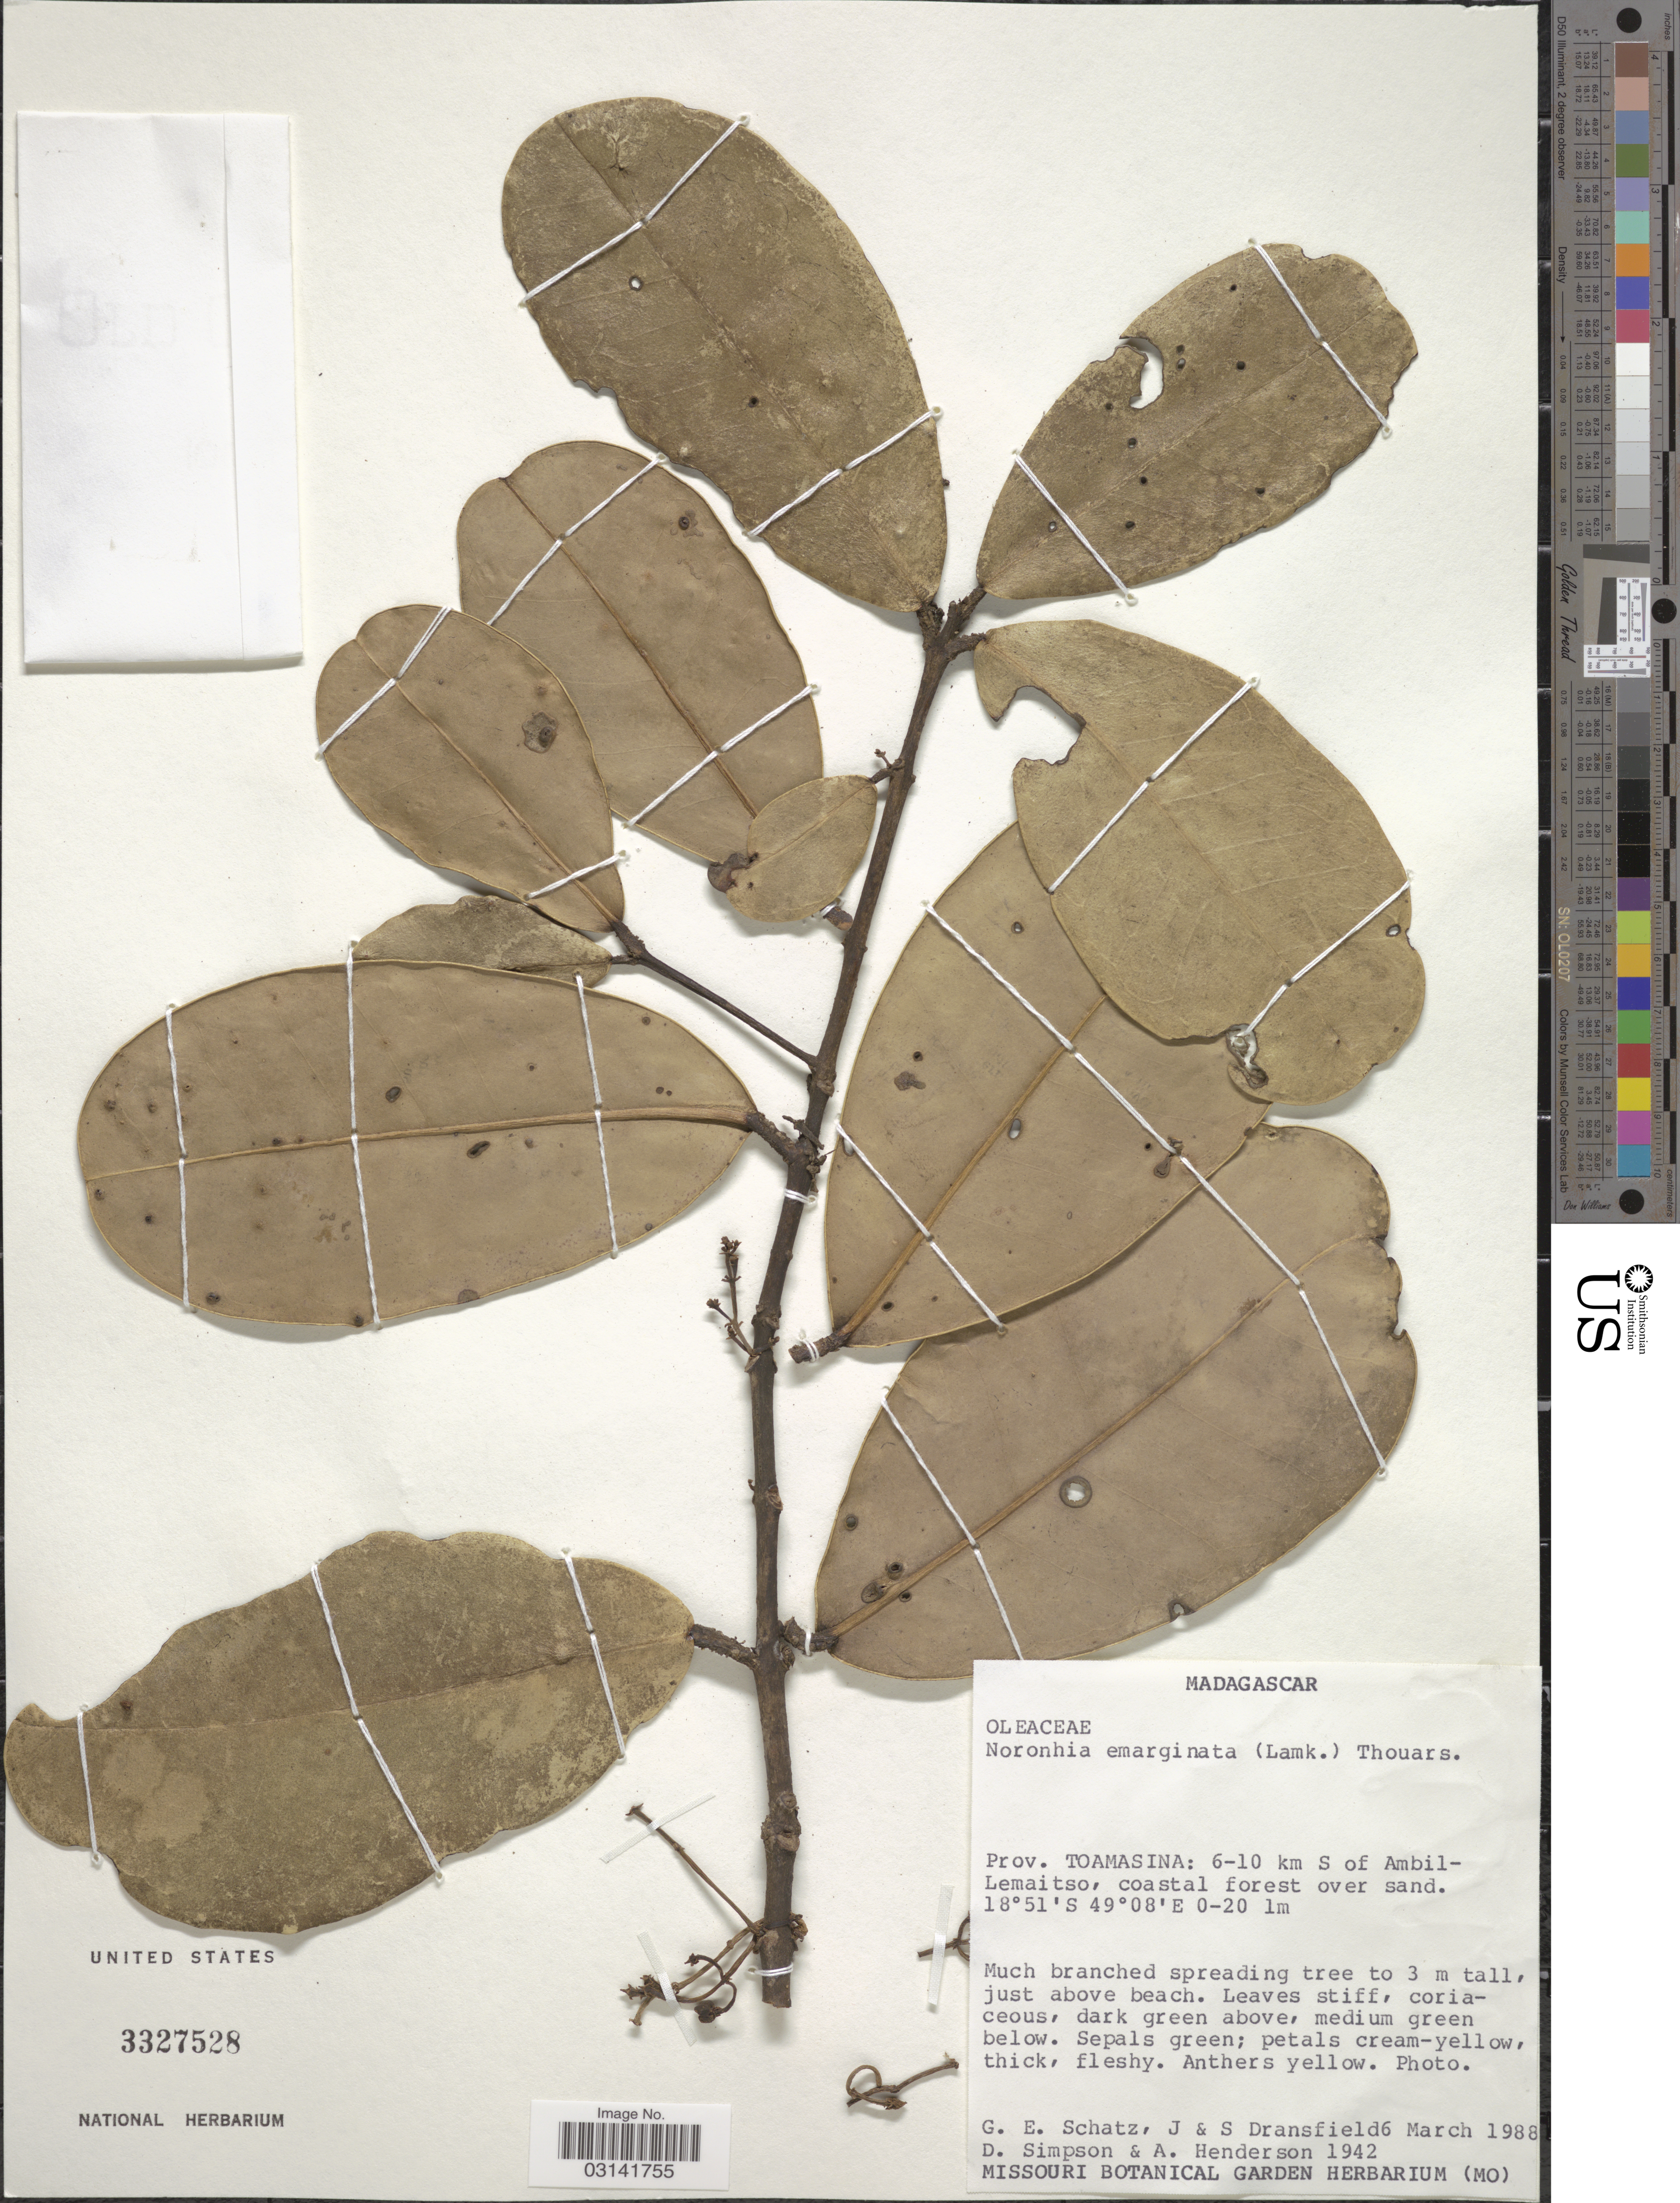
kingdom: Plantae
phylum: Tracheophyta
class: Magnoliopsida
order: Lamiales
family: Oleaceae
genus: Noronhia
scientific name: Noronhia emarginata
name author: (Lam.) Thouars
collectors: G. Schatz, S. Dransfield, D. Simpson & A. Henderson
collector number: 1942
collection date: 1988-03-06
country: Madagascar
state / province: Atsinanana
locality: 6-10 km S of Ambil-Lemaitso, coastal forest over sand.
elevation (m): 0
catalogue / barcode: US 3327528